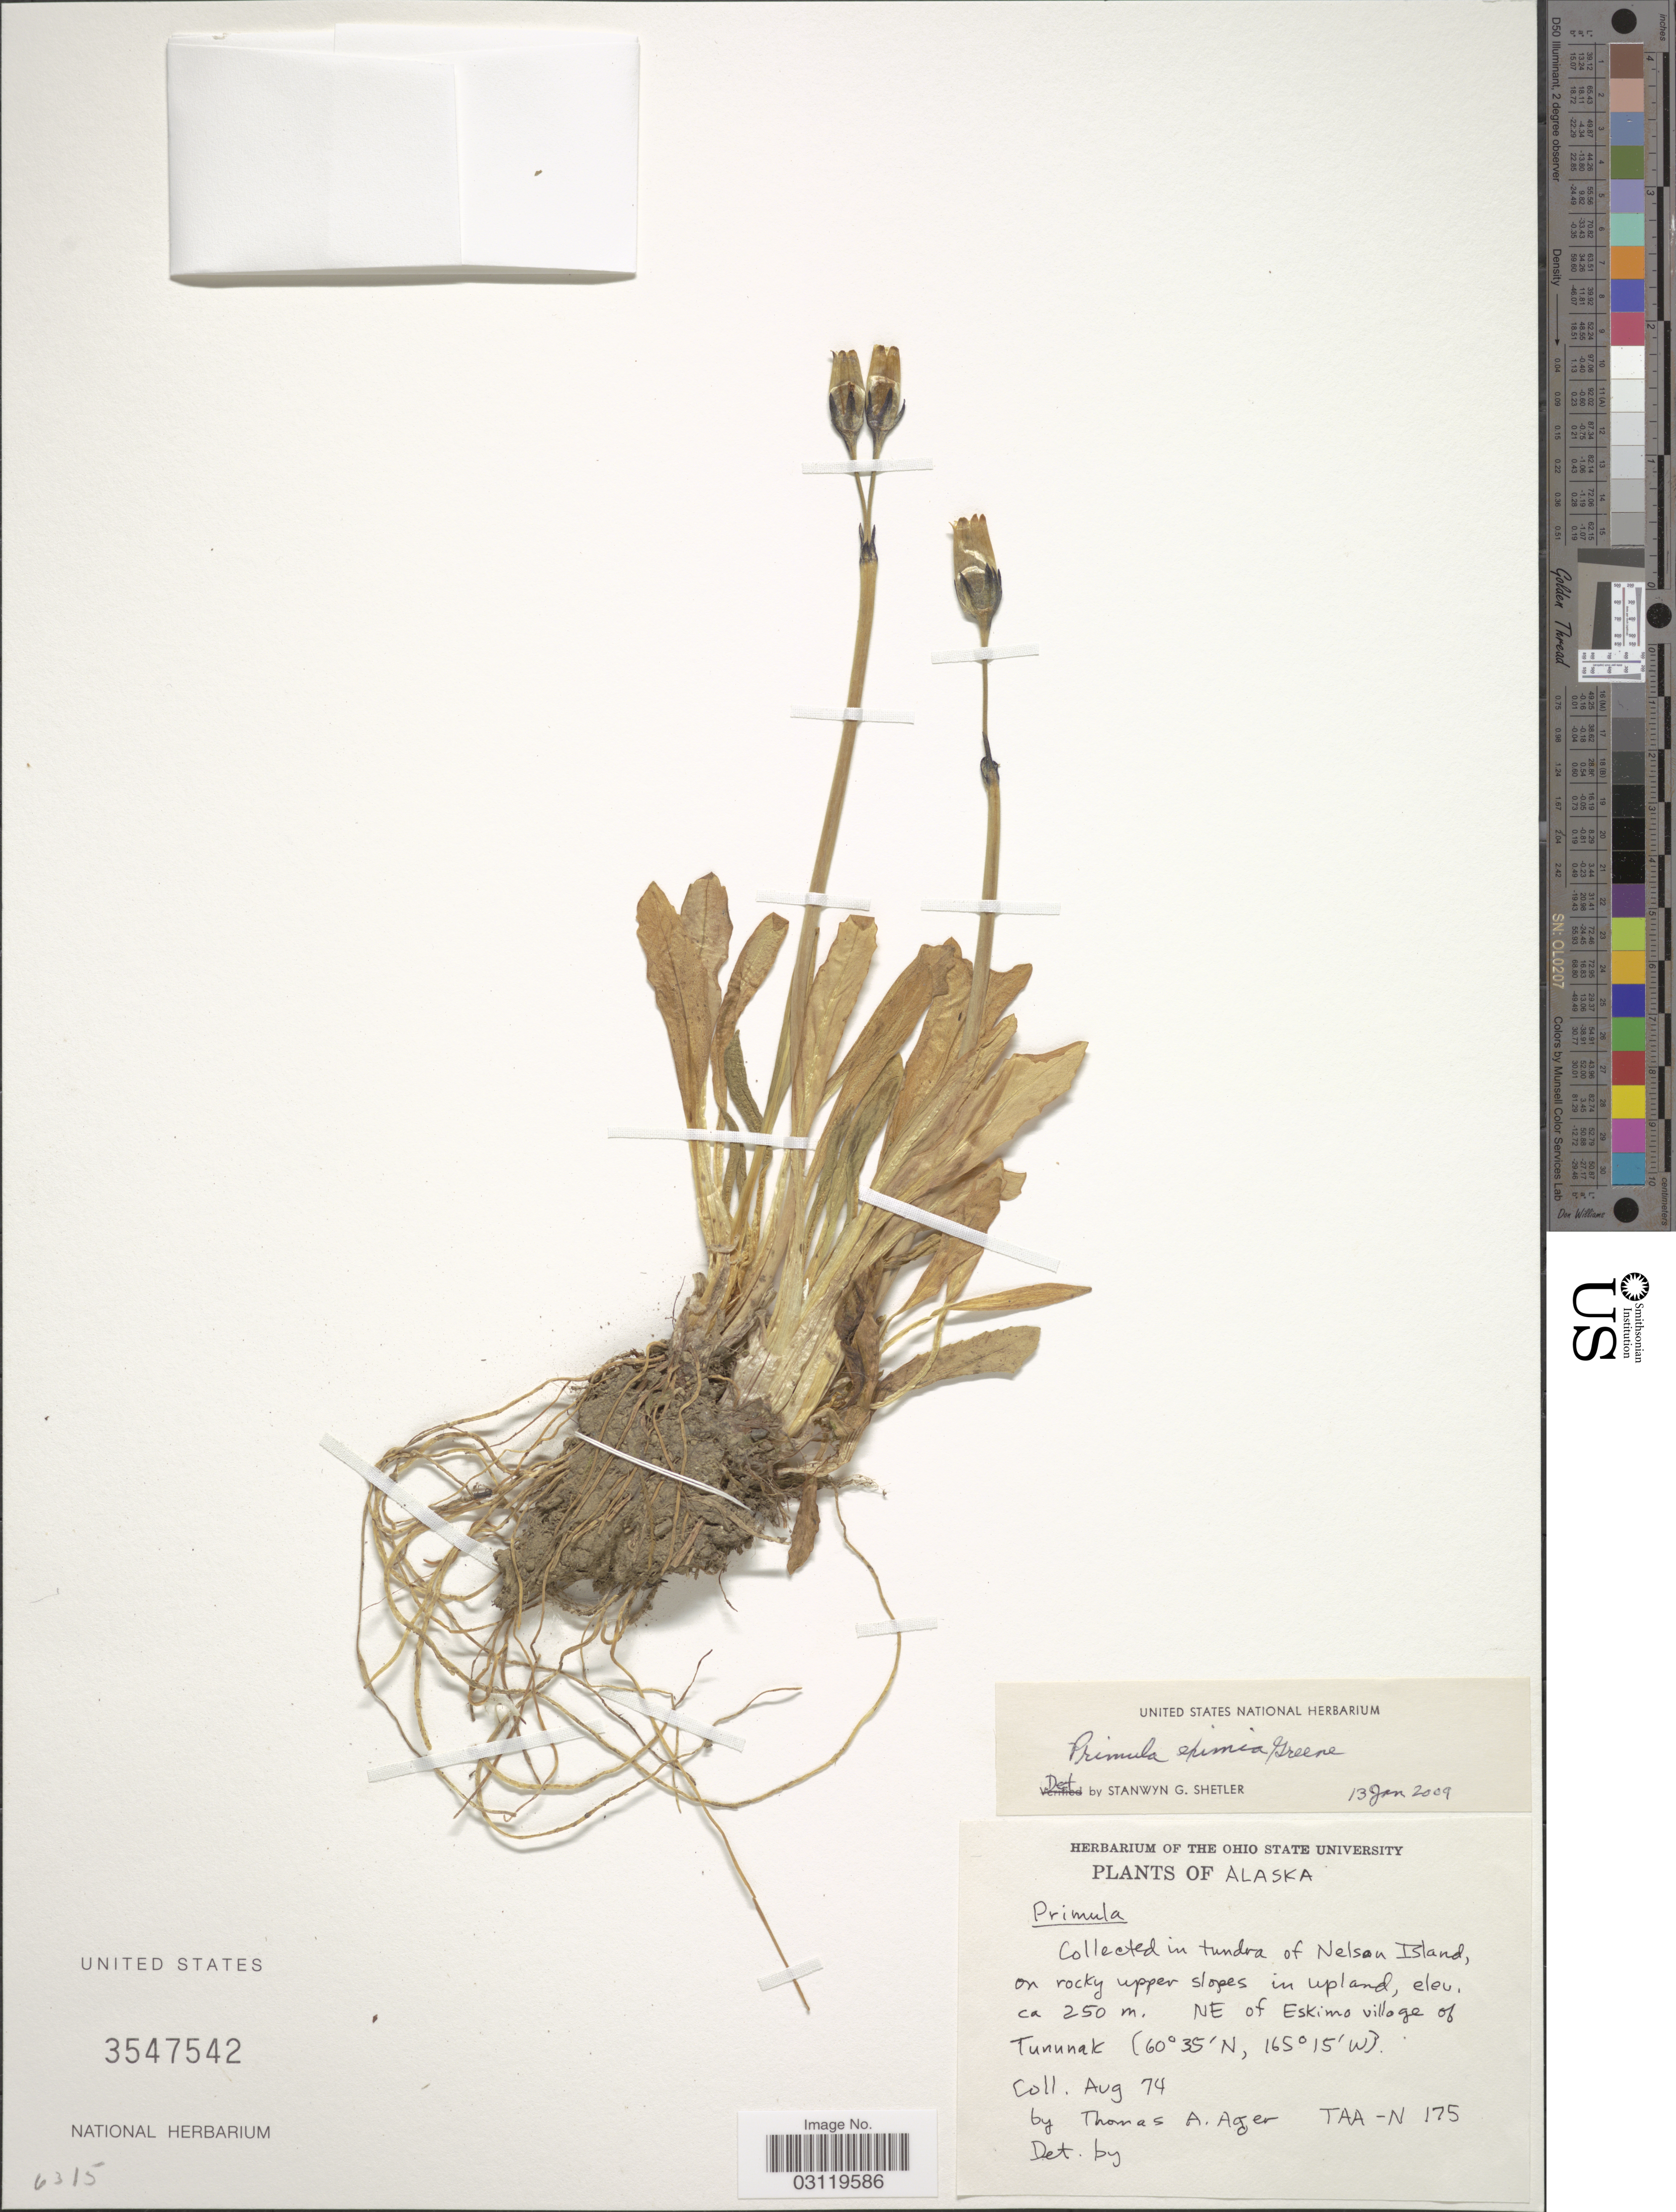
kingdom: Plantae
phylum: Tracheophyta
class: Magnoliopsida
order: Ericales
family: Primulaceae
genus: Primula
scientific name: Primula eximia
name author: Greene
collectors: T. A. Ager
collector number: TAA-N175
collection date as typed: Transcribed d/m/y: /8/74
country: United States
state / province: Alaska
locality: In tundra of Nelson Island, on rocky upper slopes in upland, NE of Eskimo village of Tununak.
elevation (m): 250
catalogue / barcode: US 3547542